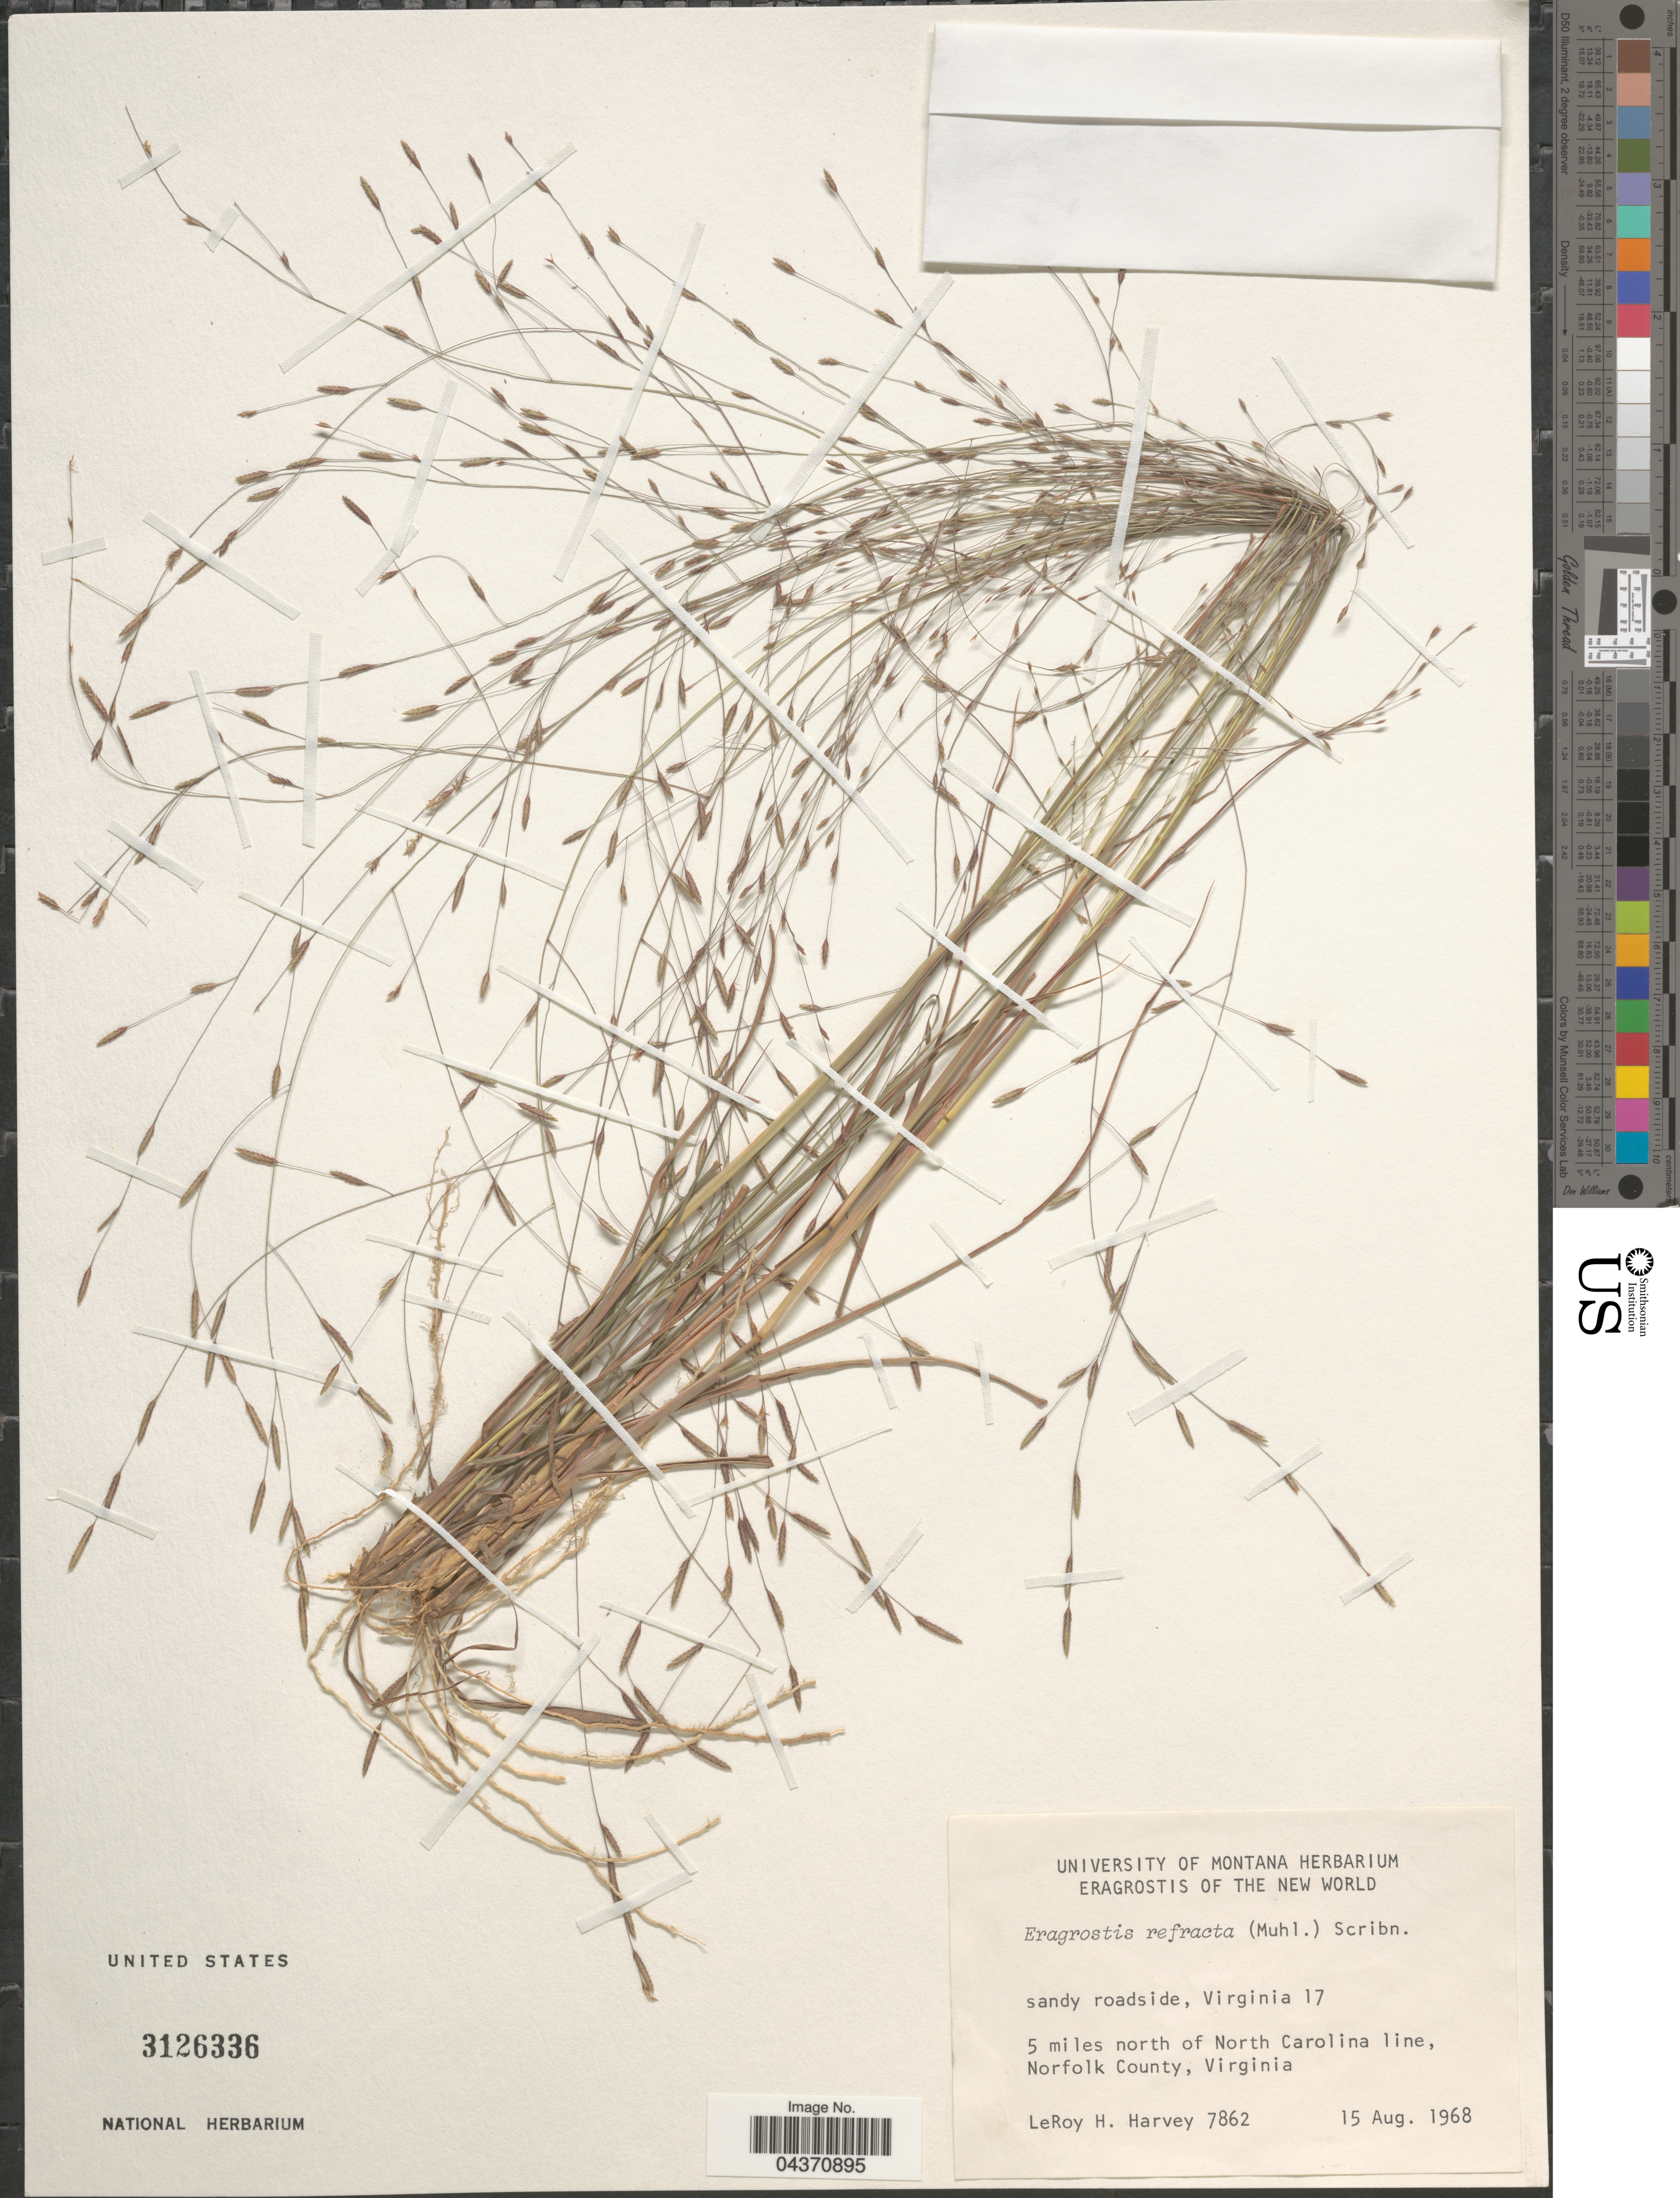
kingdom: Plantae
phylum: Tracheophyta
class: Liliopsida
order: Poales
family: Poaceae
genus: Eragrostis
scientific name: Eragrostis refracta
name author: (Muhl.) Scribn.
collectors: L. H. Harvey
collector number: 7862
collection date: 1968-08-15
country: United States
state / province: Virginia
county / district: City of Norfolk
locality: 5 miles N of North Carolina line.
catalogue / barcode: US 3126336